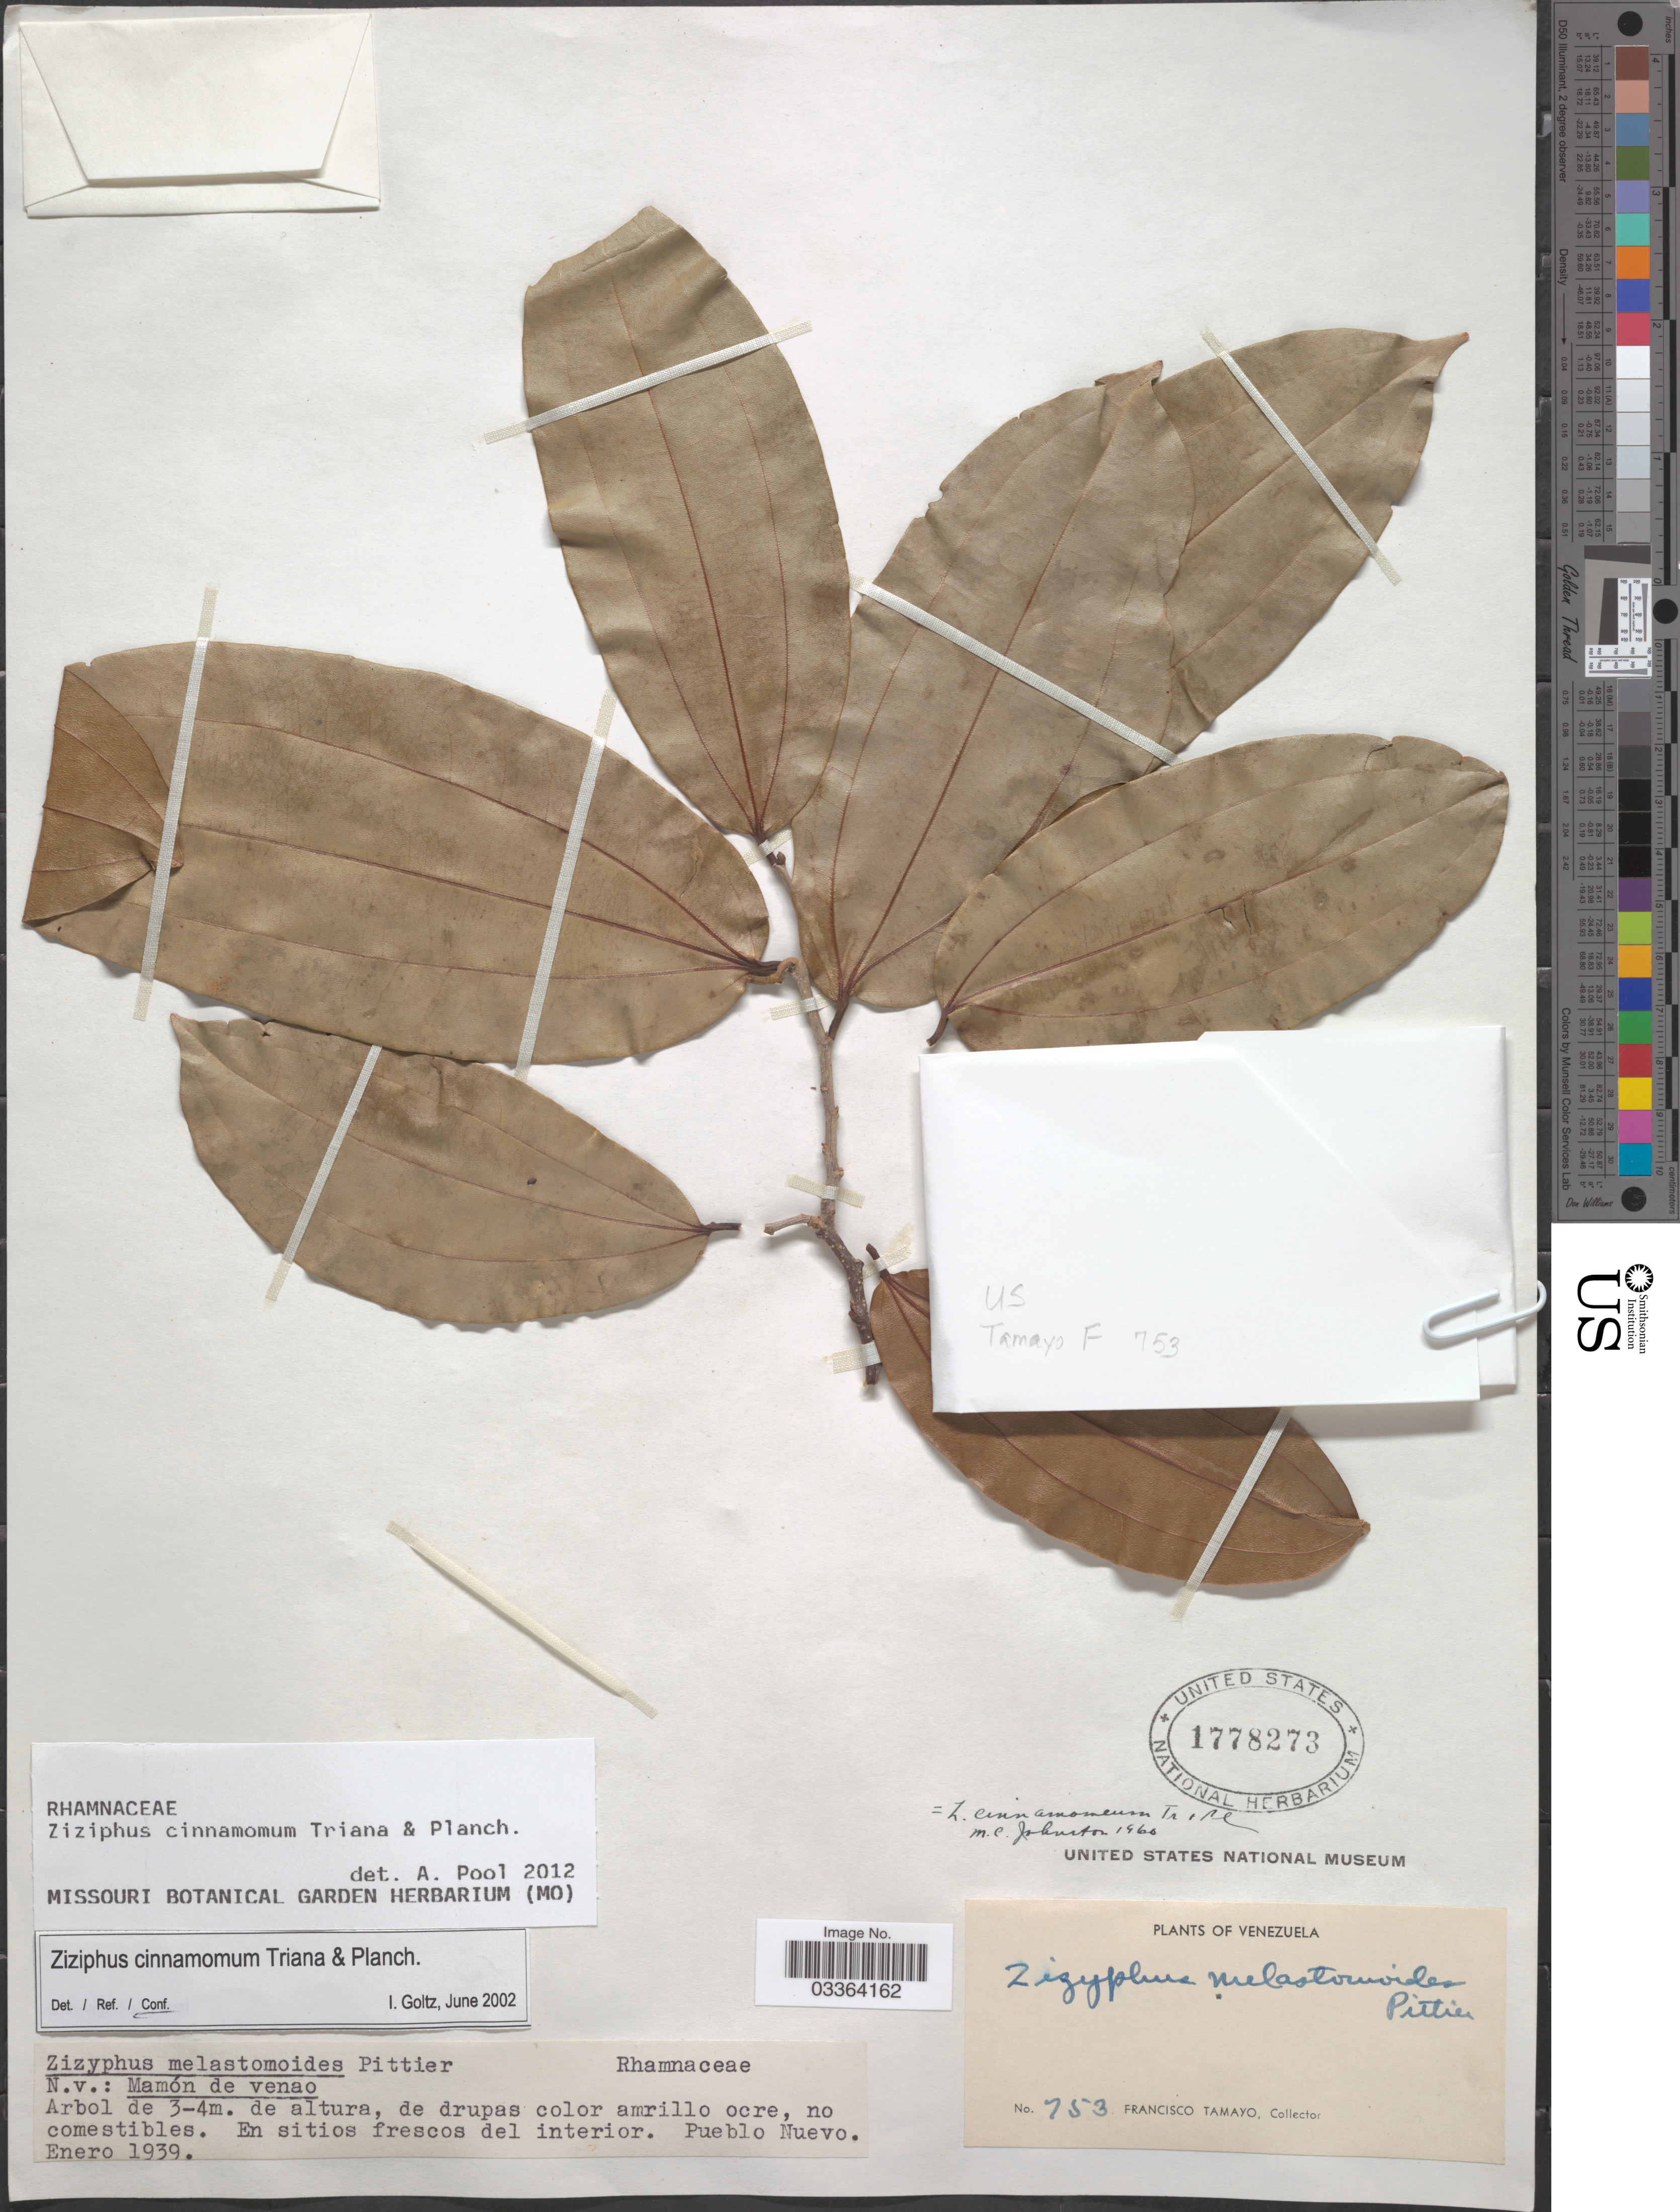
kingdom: Plantae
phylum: Tracheophyta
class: Magnoliopsida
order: Rosales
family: Rhamnaceae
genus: Sarcomphalus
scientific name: Sarcomphalus cinnamomum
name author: (Triana & Planch.) Hauenschild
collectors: F. Tamayo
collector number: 753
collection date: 1939-01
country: Venezuela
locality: Peublo Nuevo.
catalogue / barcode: US 1778273